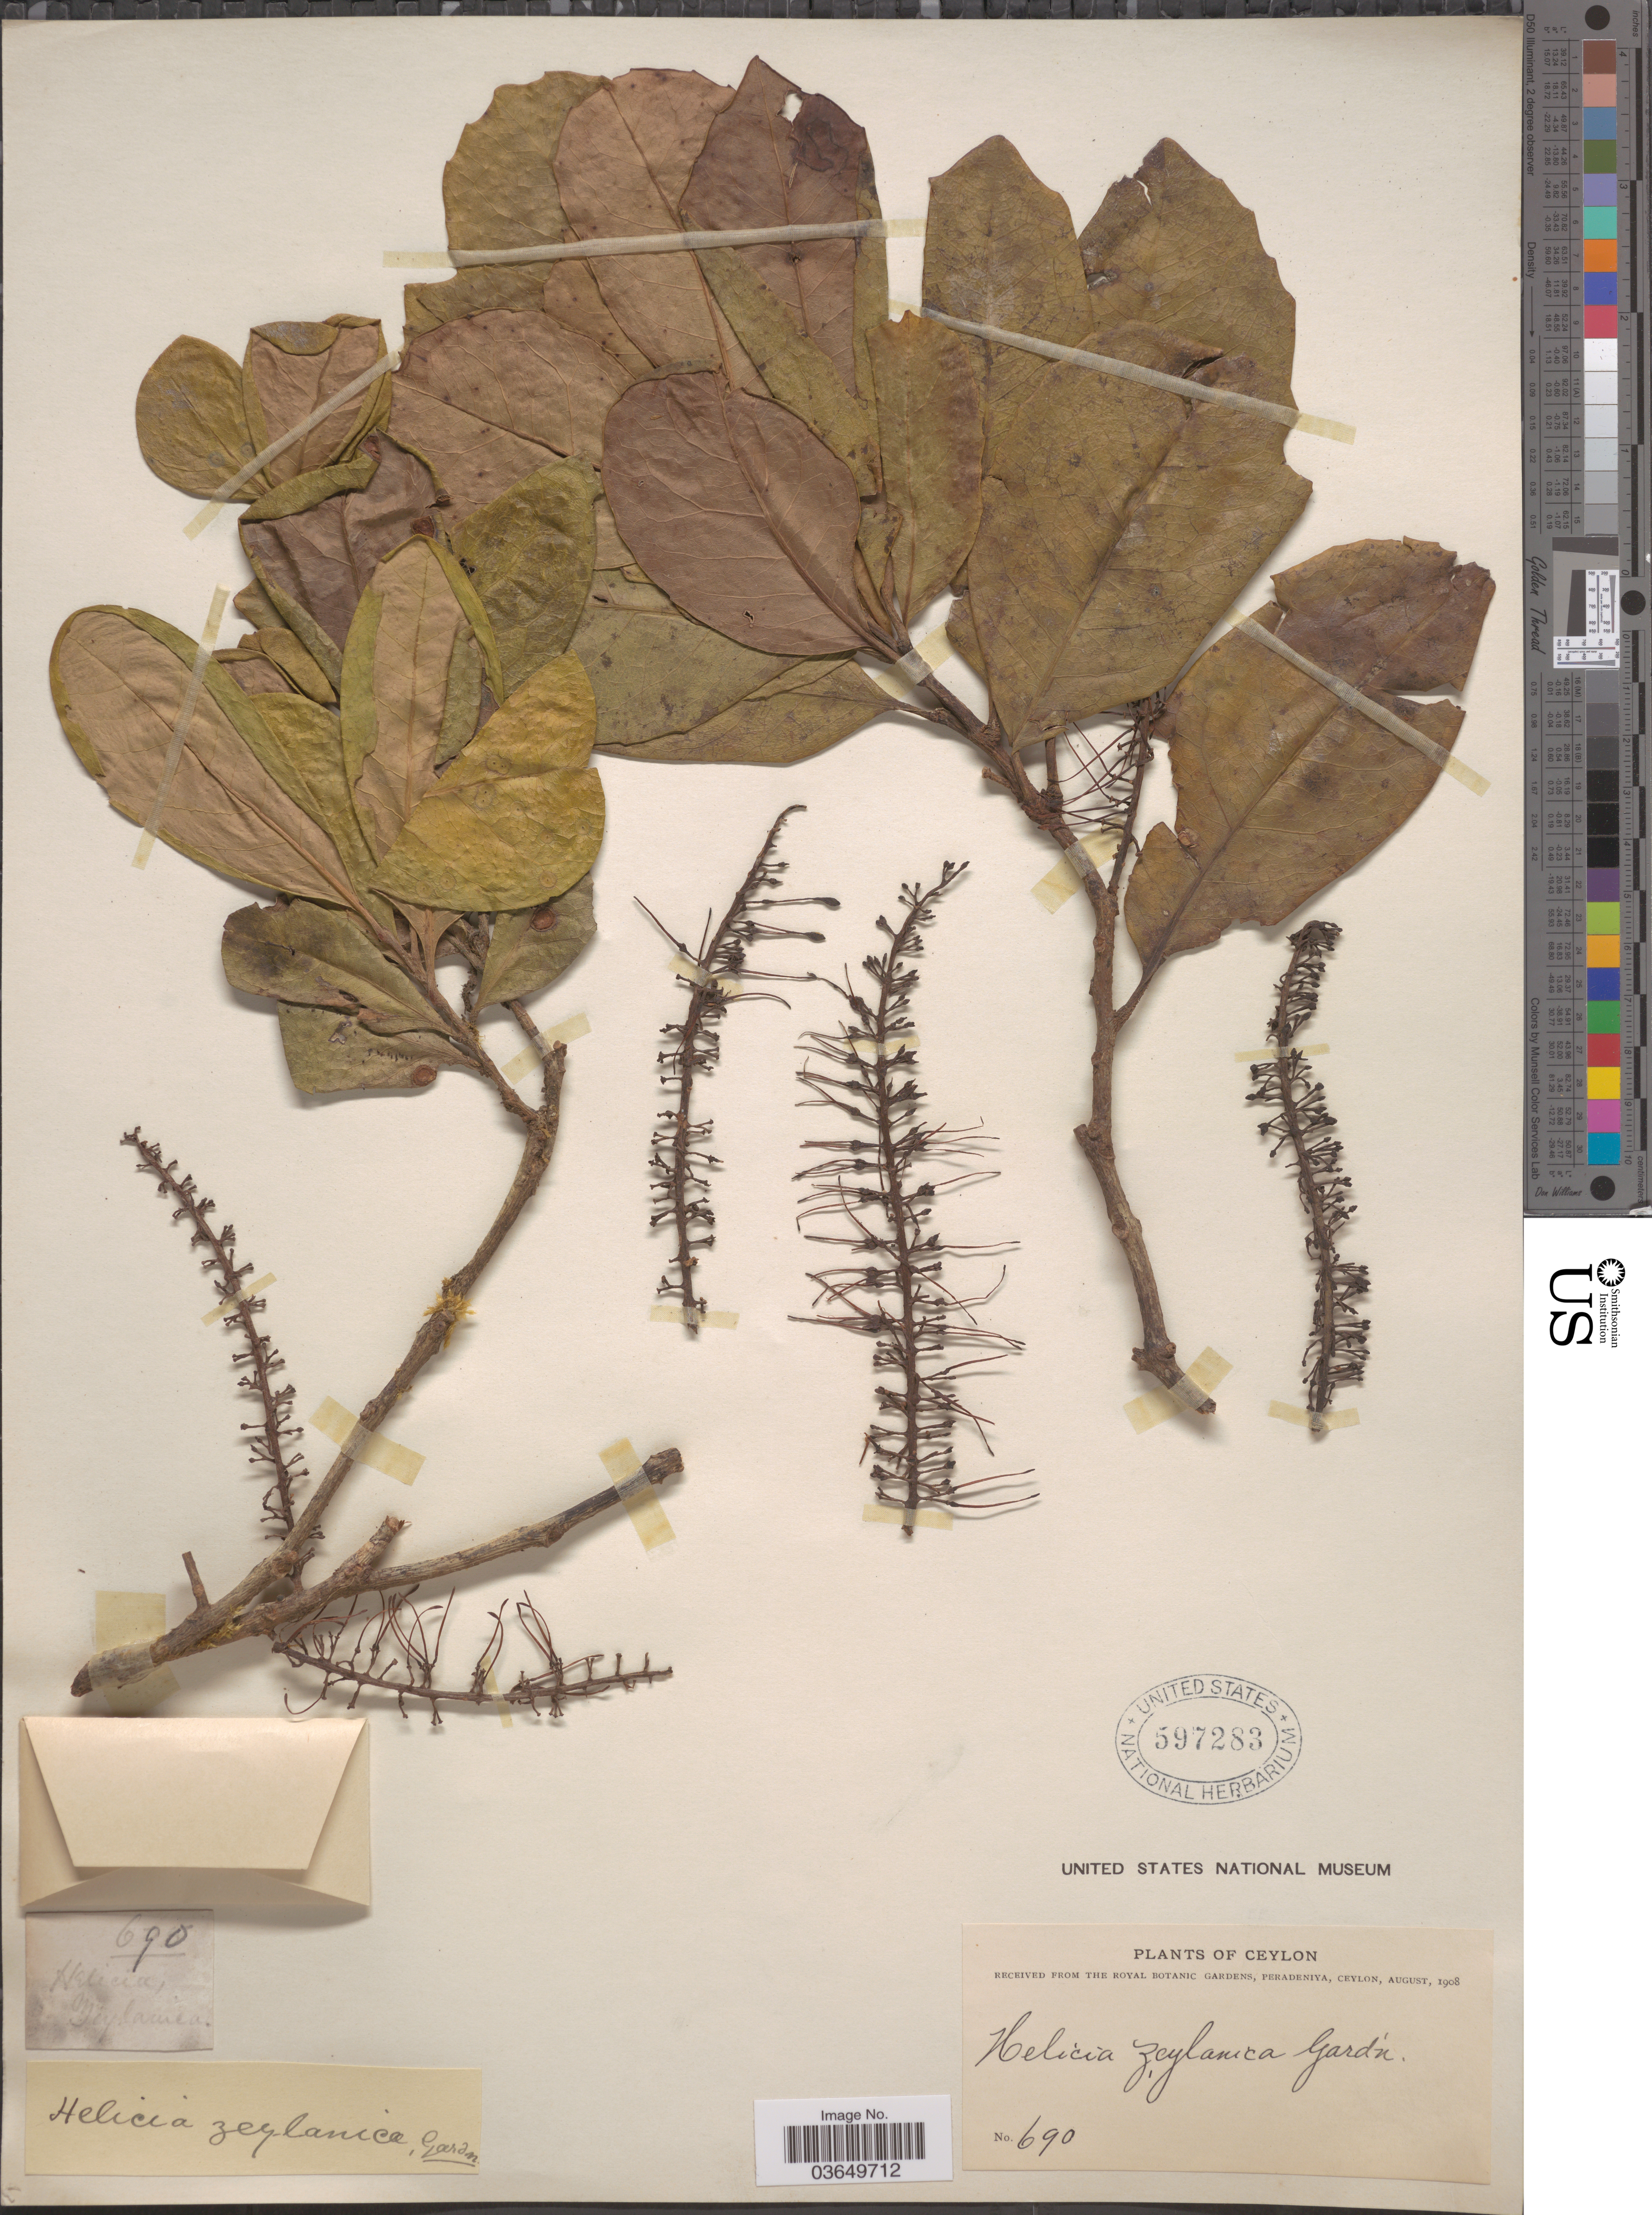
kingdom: Plantae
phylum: Tracheophyta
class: Magnoliopsida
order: Proteales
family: Proteaceae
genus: Helicia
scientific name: Helicia zeylanica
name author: Gardner ex Meisn.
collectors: Royal Botanic Garden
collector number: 690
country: Sri Lanka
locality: Ceylon.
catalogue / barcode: US 597283